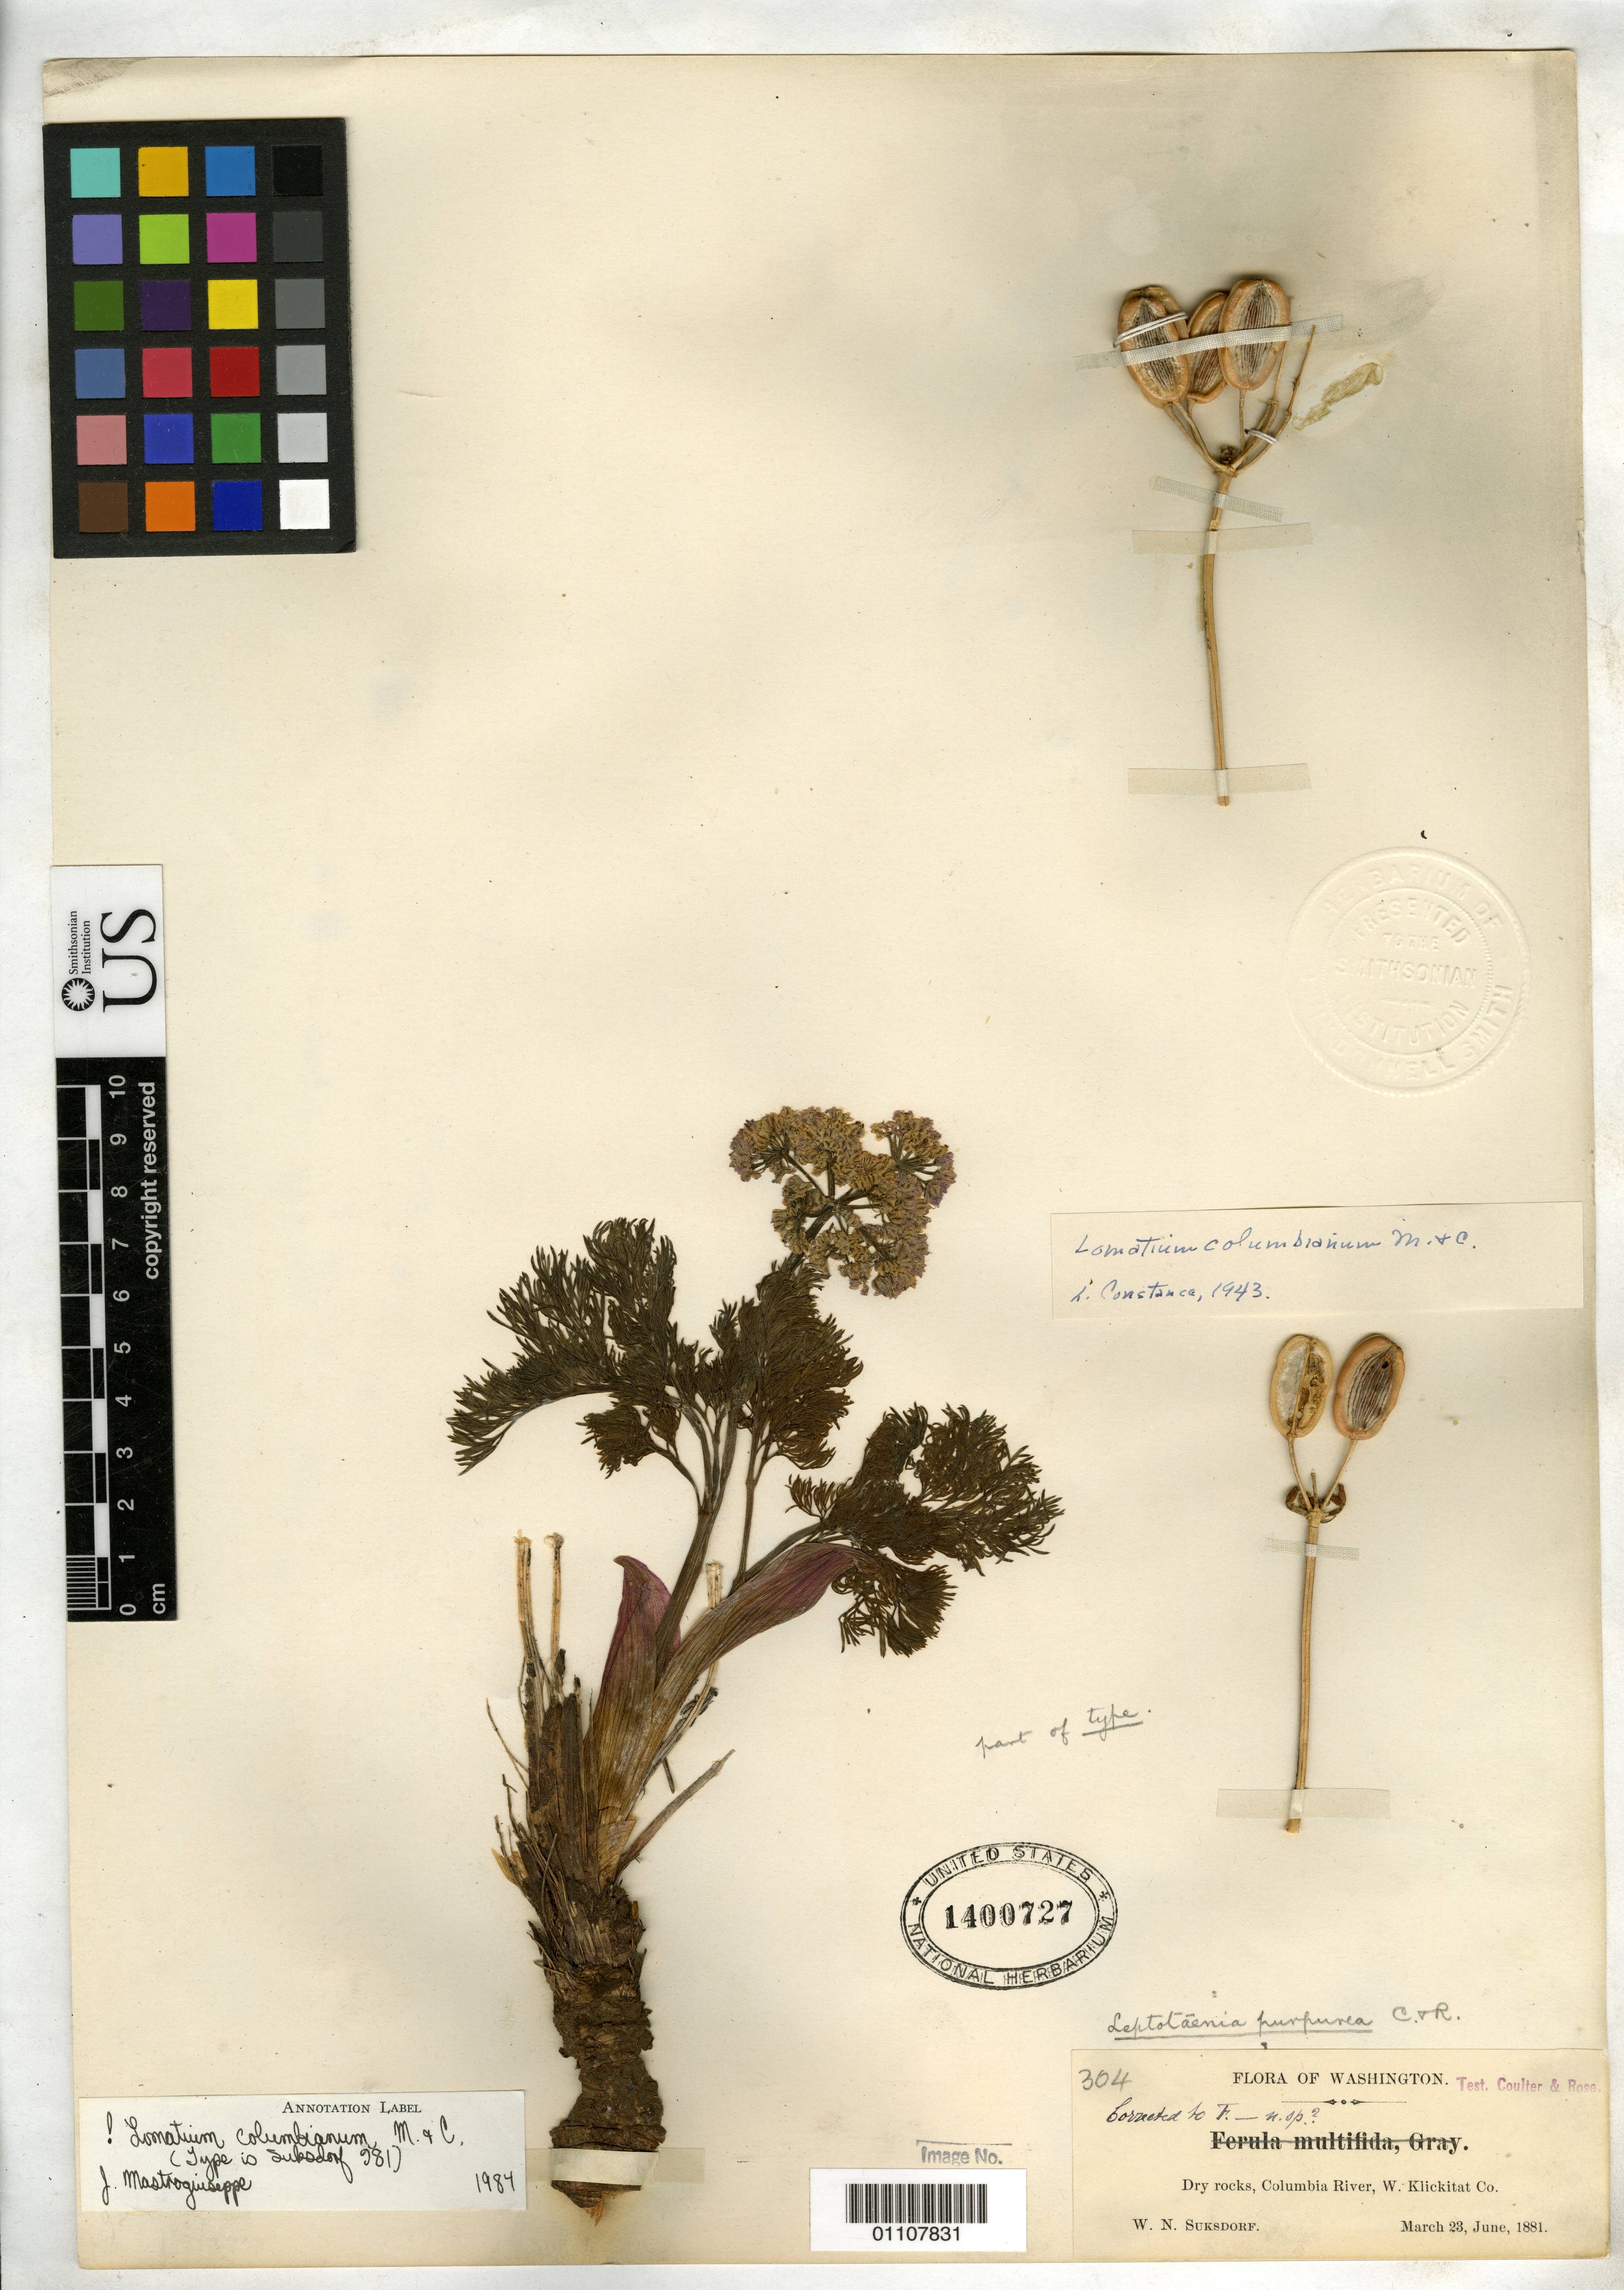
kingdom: Plantae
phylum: Tracheophyta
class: Magnoliopsida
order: Apiales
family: Apiaceae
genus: Ferula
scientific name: Ferula purpurea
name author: S. Watson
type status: Possible Syntype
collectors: W. N. Suksdorf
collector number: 304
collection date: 1881-03-23,1881-06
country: United States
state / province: Washington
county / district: Klickitat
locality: Colombia River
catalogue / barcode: US 1400727